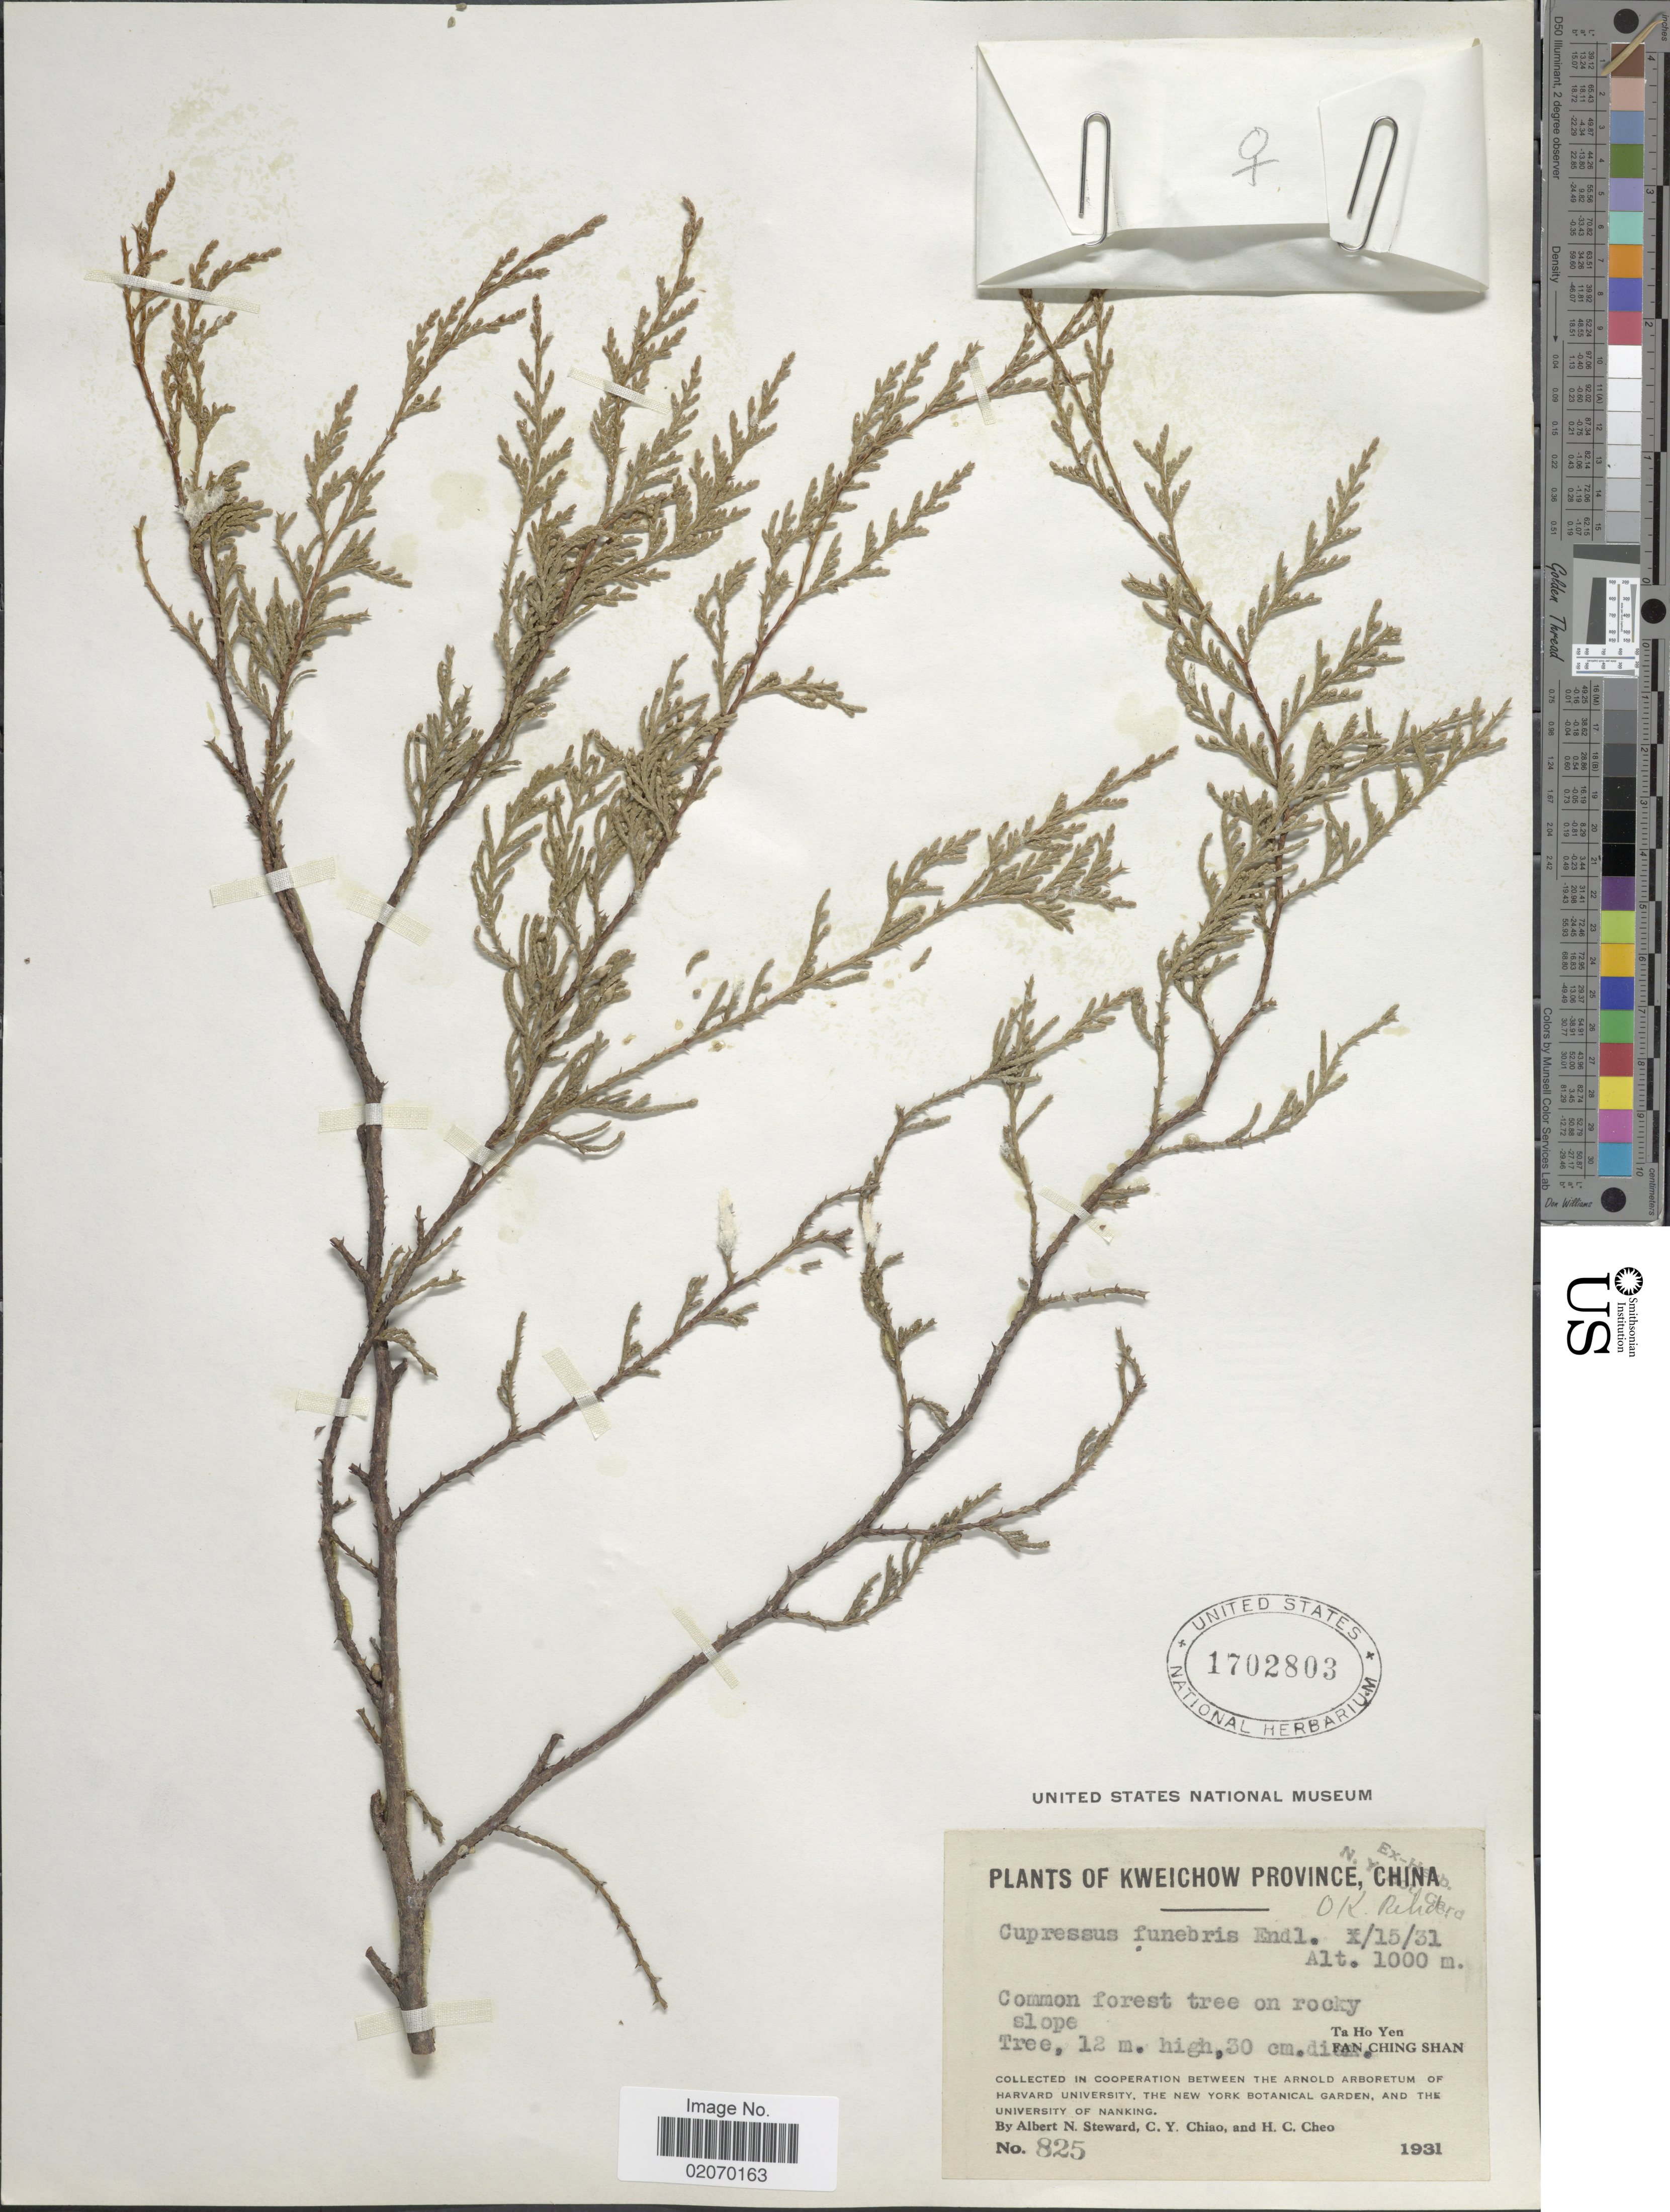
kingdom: Plantae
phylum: Tracheophyta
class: Pinopsida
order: Pinales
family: Cupressaceae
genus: Cupressus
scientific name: Cupressus funebris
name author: Endl.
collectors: A. N. Steward, C. Y. Chiao & H. Cheo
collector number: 825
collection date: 1931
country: China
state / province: Guizhou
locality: Kweichow Province, Ta Ho Yen, Fan Ching Shan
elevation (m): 1000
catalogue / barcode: US 1702803